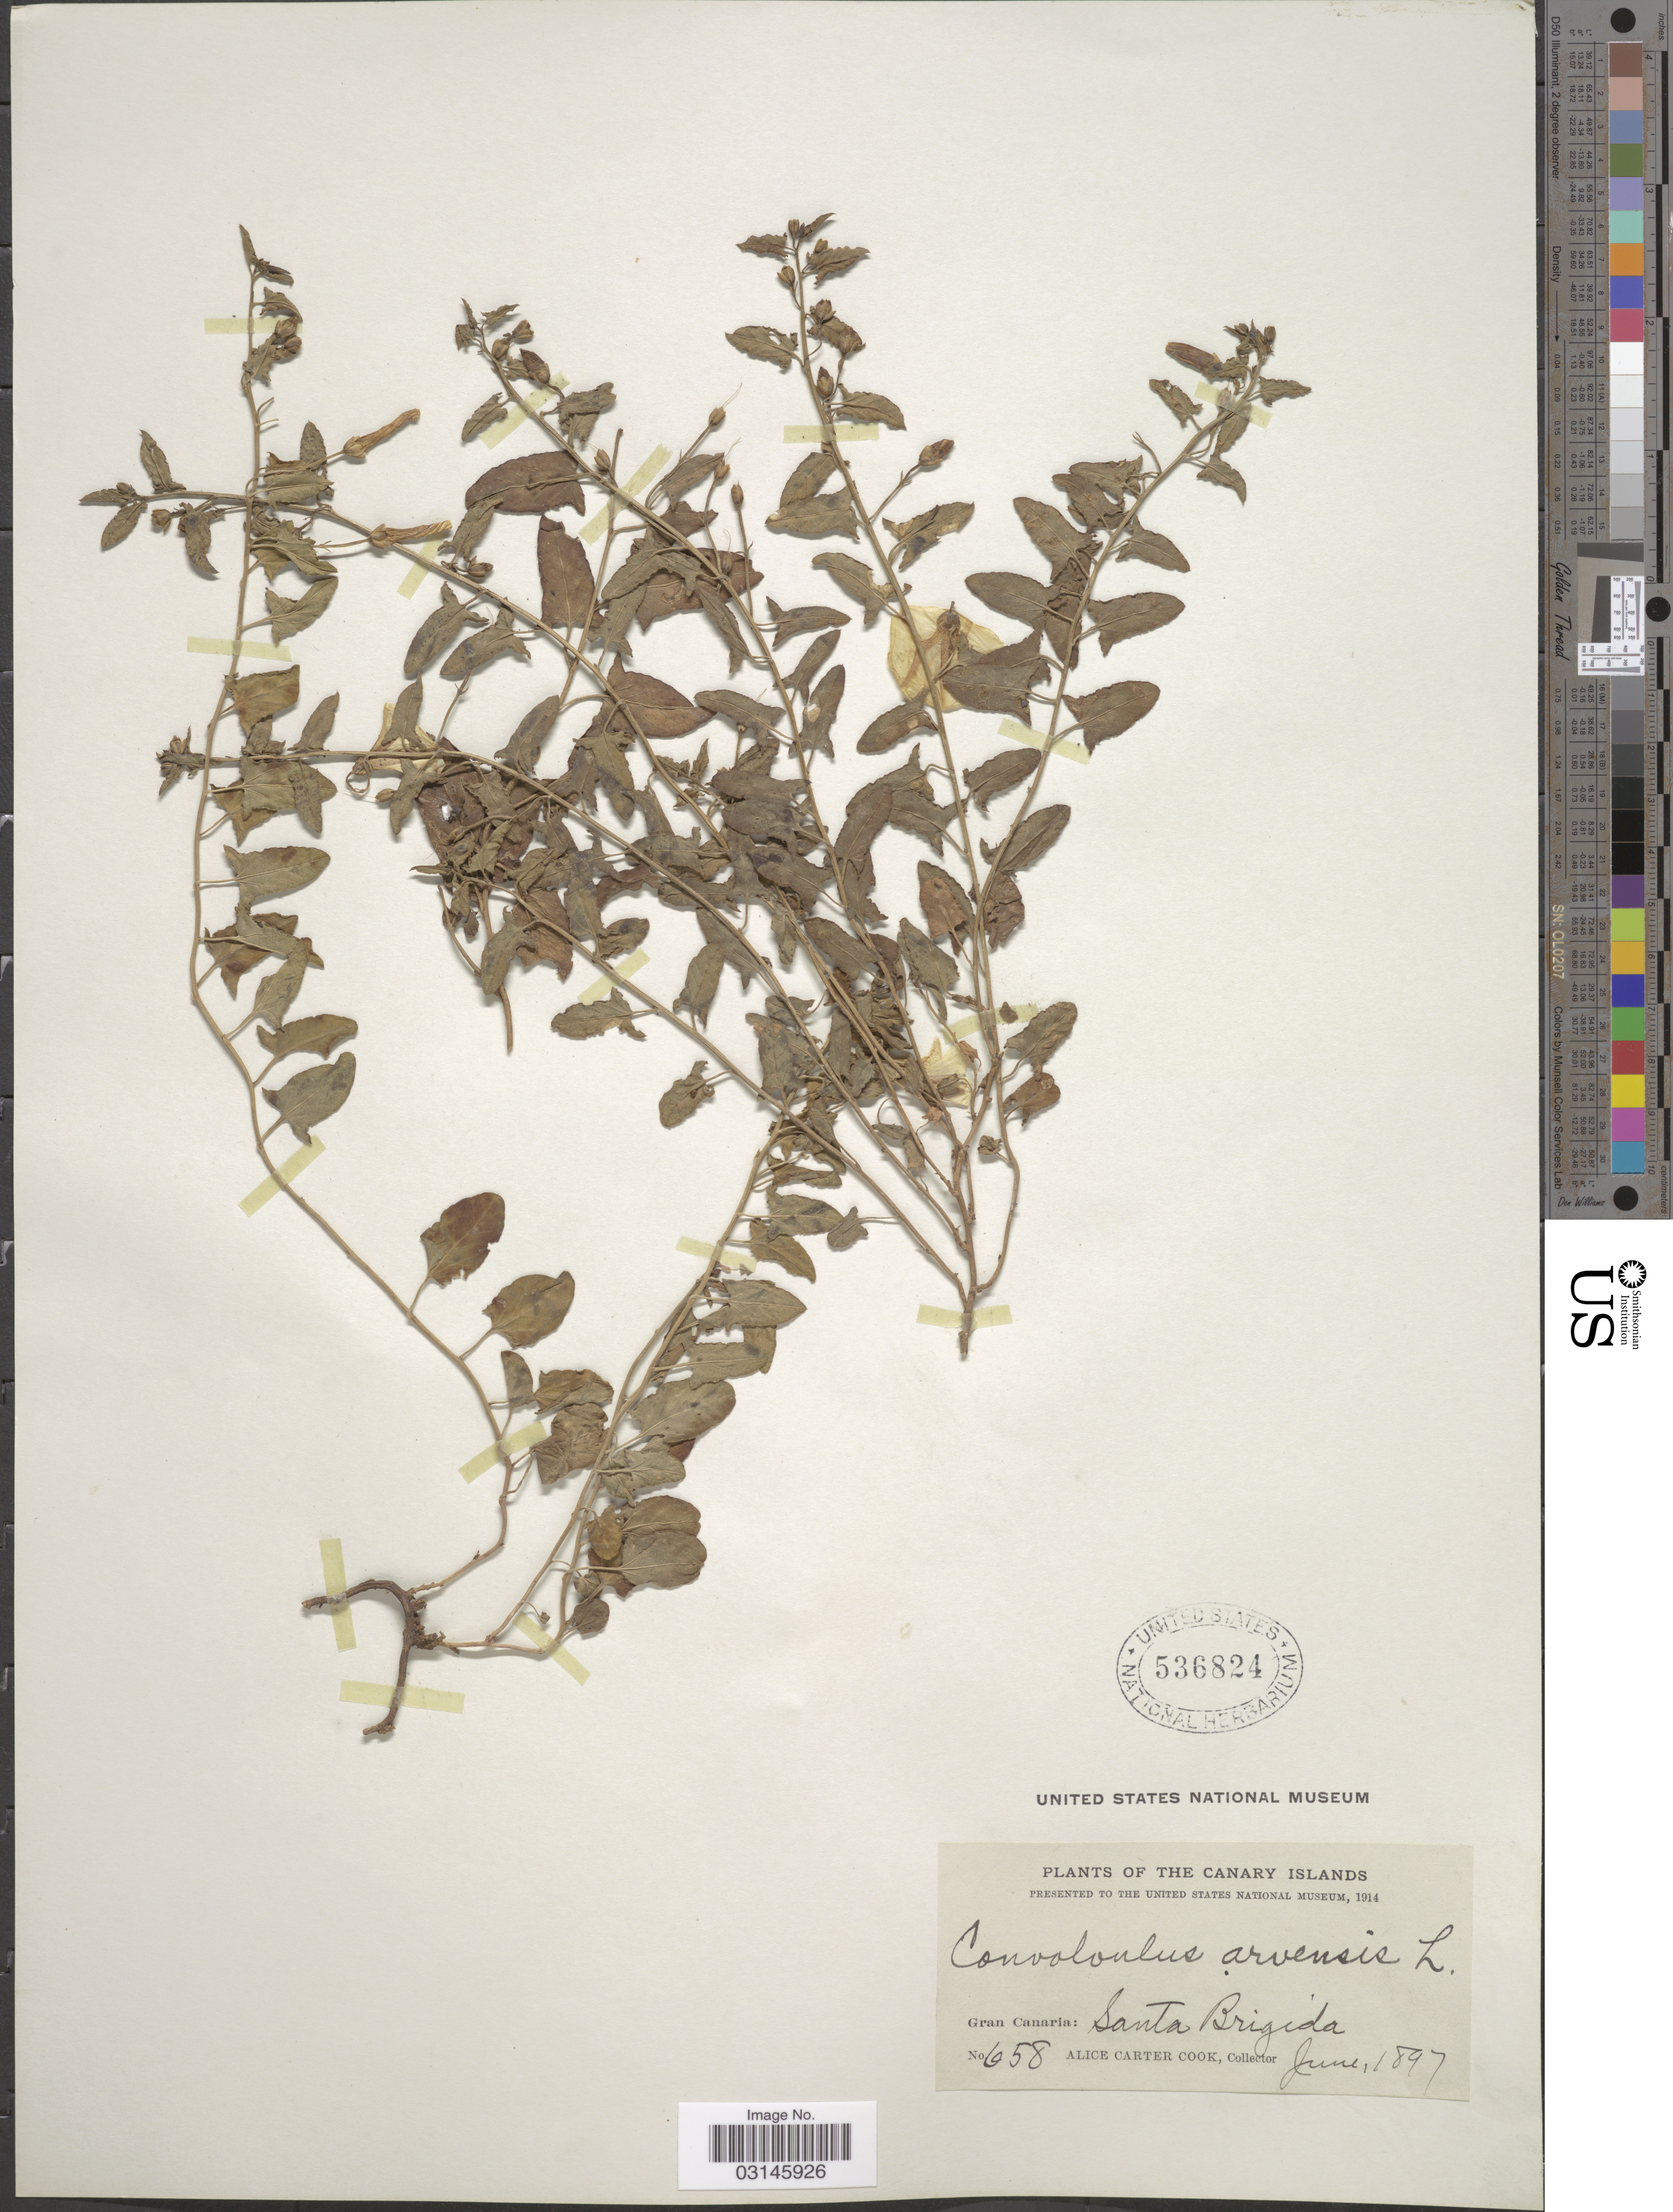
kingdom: Plantae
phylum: Tracheophyta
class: Magnoliopsida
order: Solanales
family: Convolvulaceae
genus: Convolvulus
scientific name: Convolvulus arvensis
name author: L.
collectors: Alice C. Cook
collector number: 658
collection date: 1897-06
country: Spain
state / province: Canarias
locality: The Canary Islands, Gran Canaria, Santa Brigida.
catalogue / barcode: US 536824